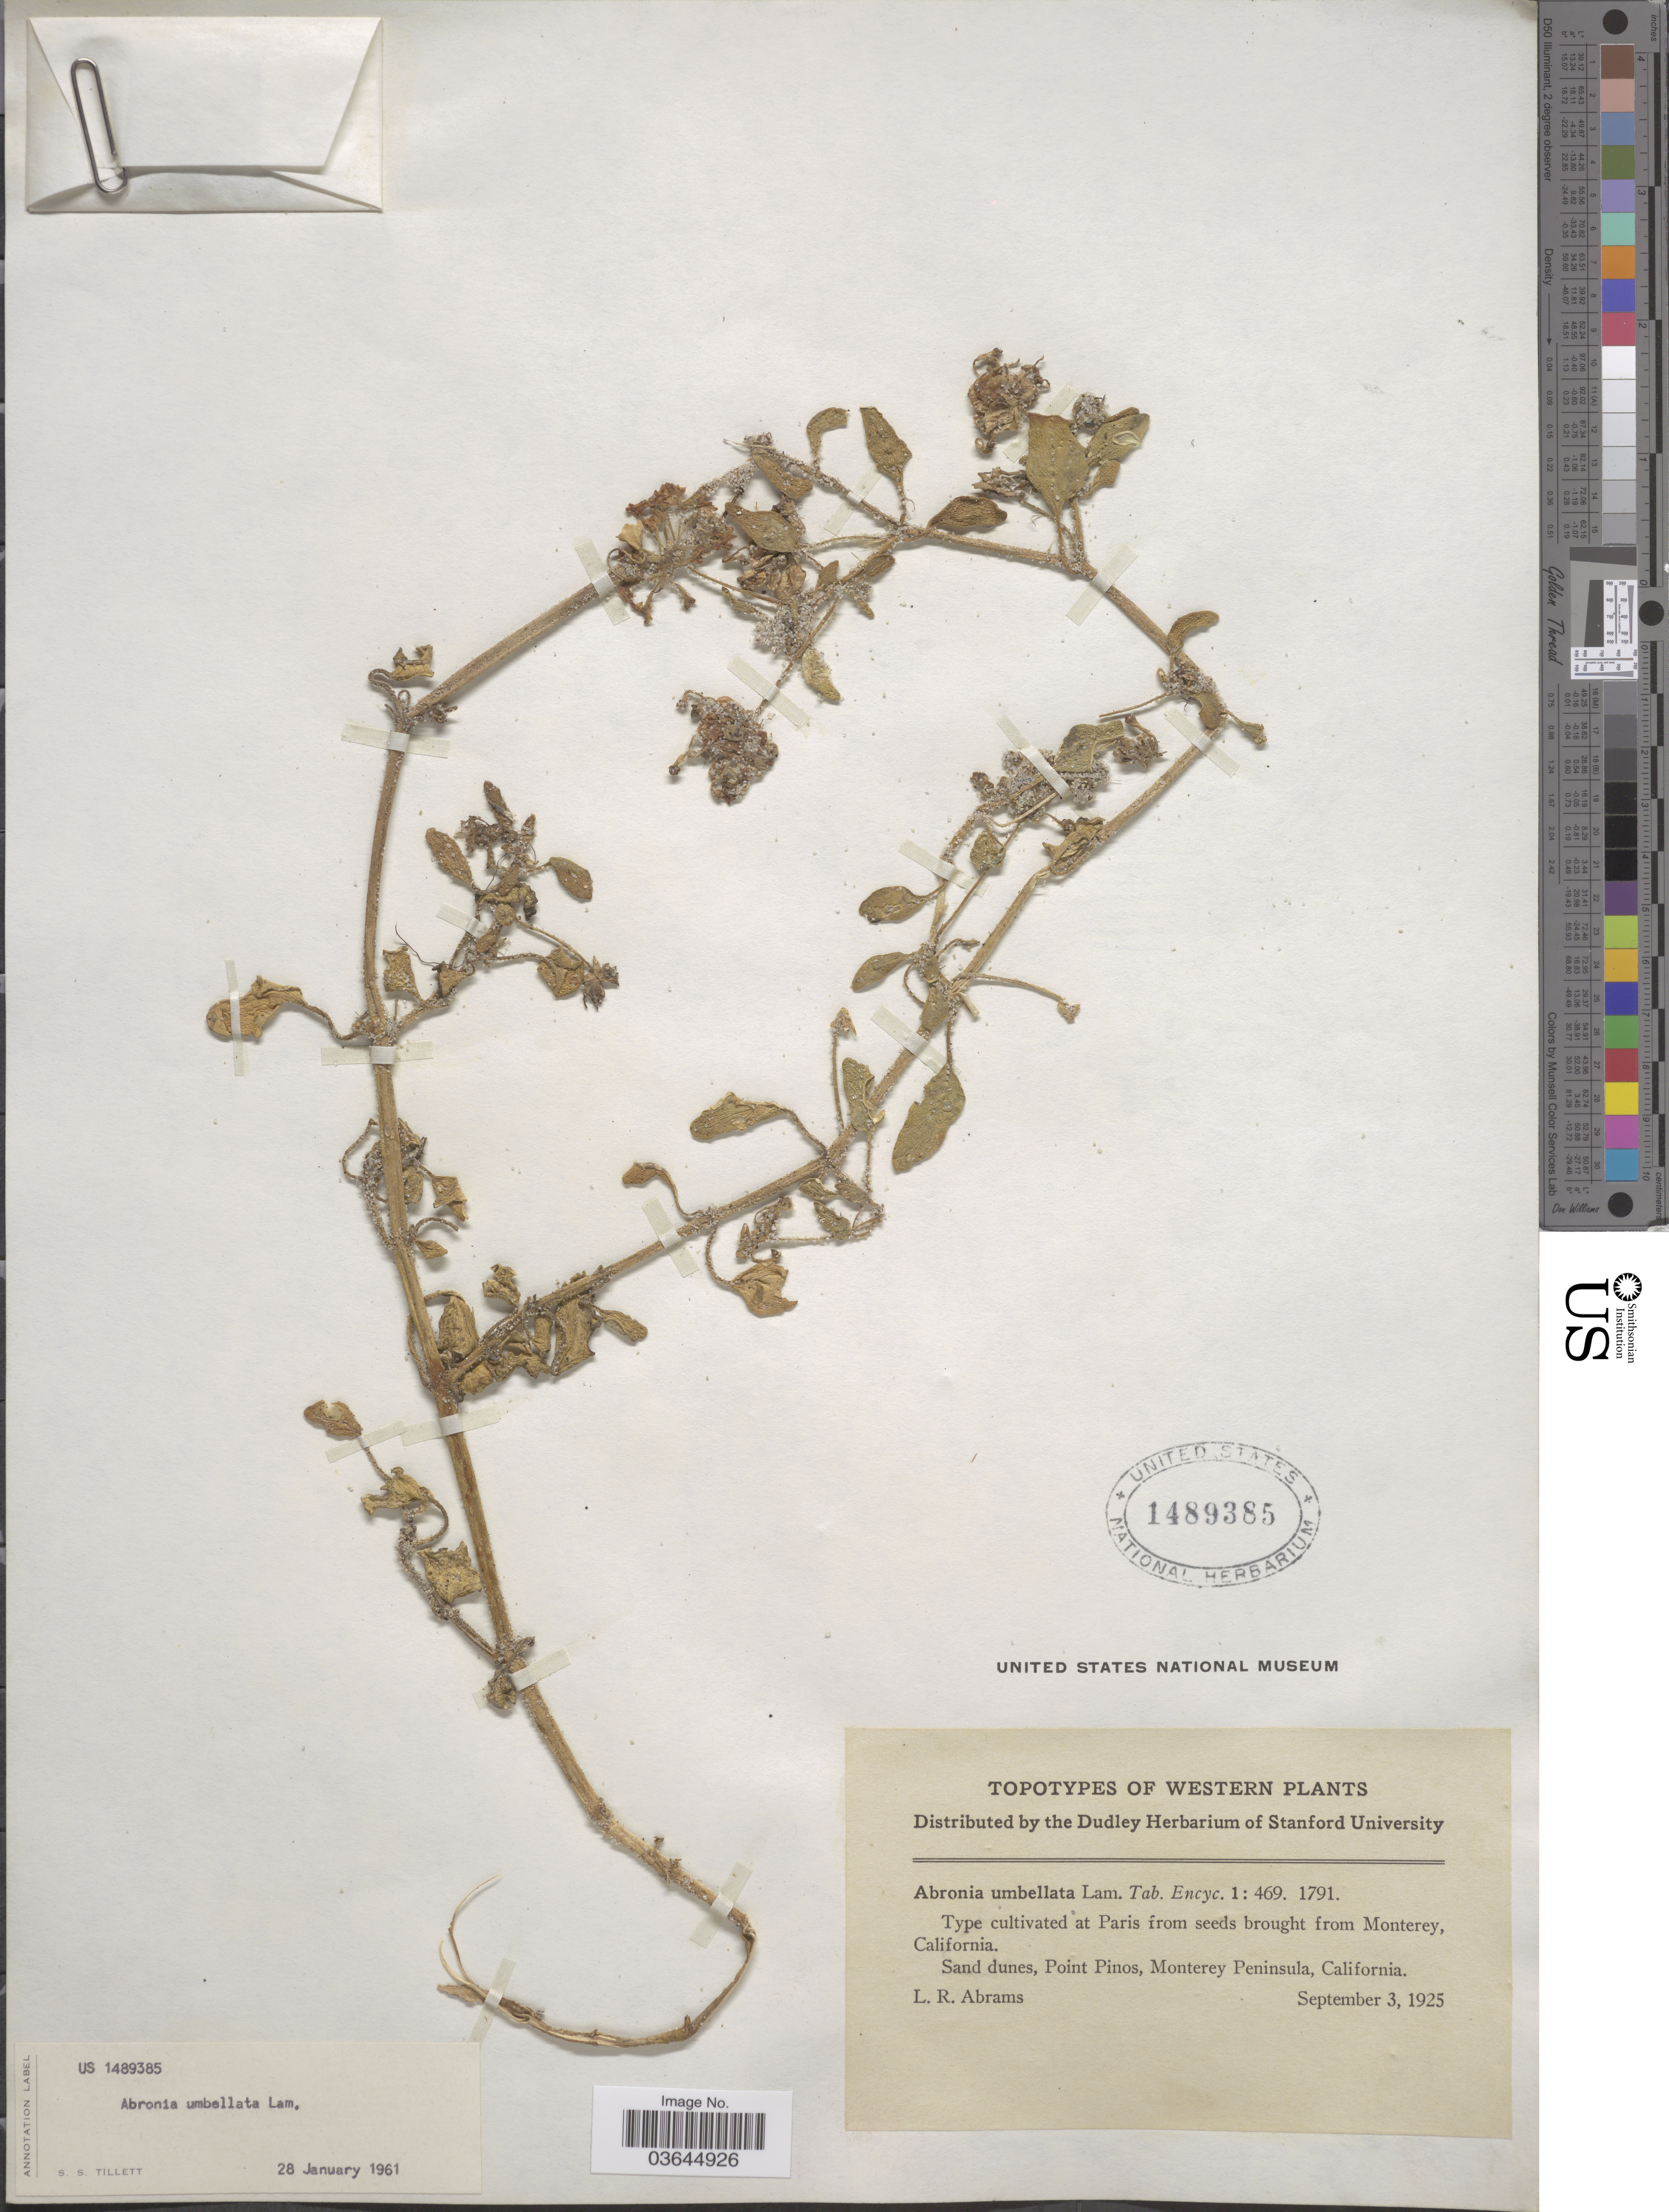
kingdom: Plantae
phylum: Tracheophyta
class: Magnoliopsida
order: Caryophyllales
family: Nyctaginaceae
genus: Abronia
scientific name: Abronia umbellata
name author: Lam.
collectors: L. Abrams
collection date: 1925-09-03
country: United States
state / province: California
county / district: Monterey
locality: Sand dunes, Point Pinos, Monterey Peninsula. Western.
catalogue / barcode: US 1489385